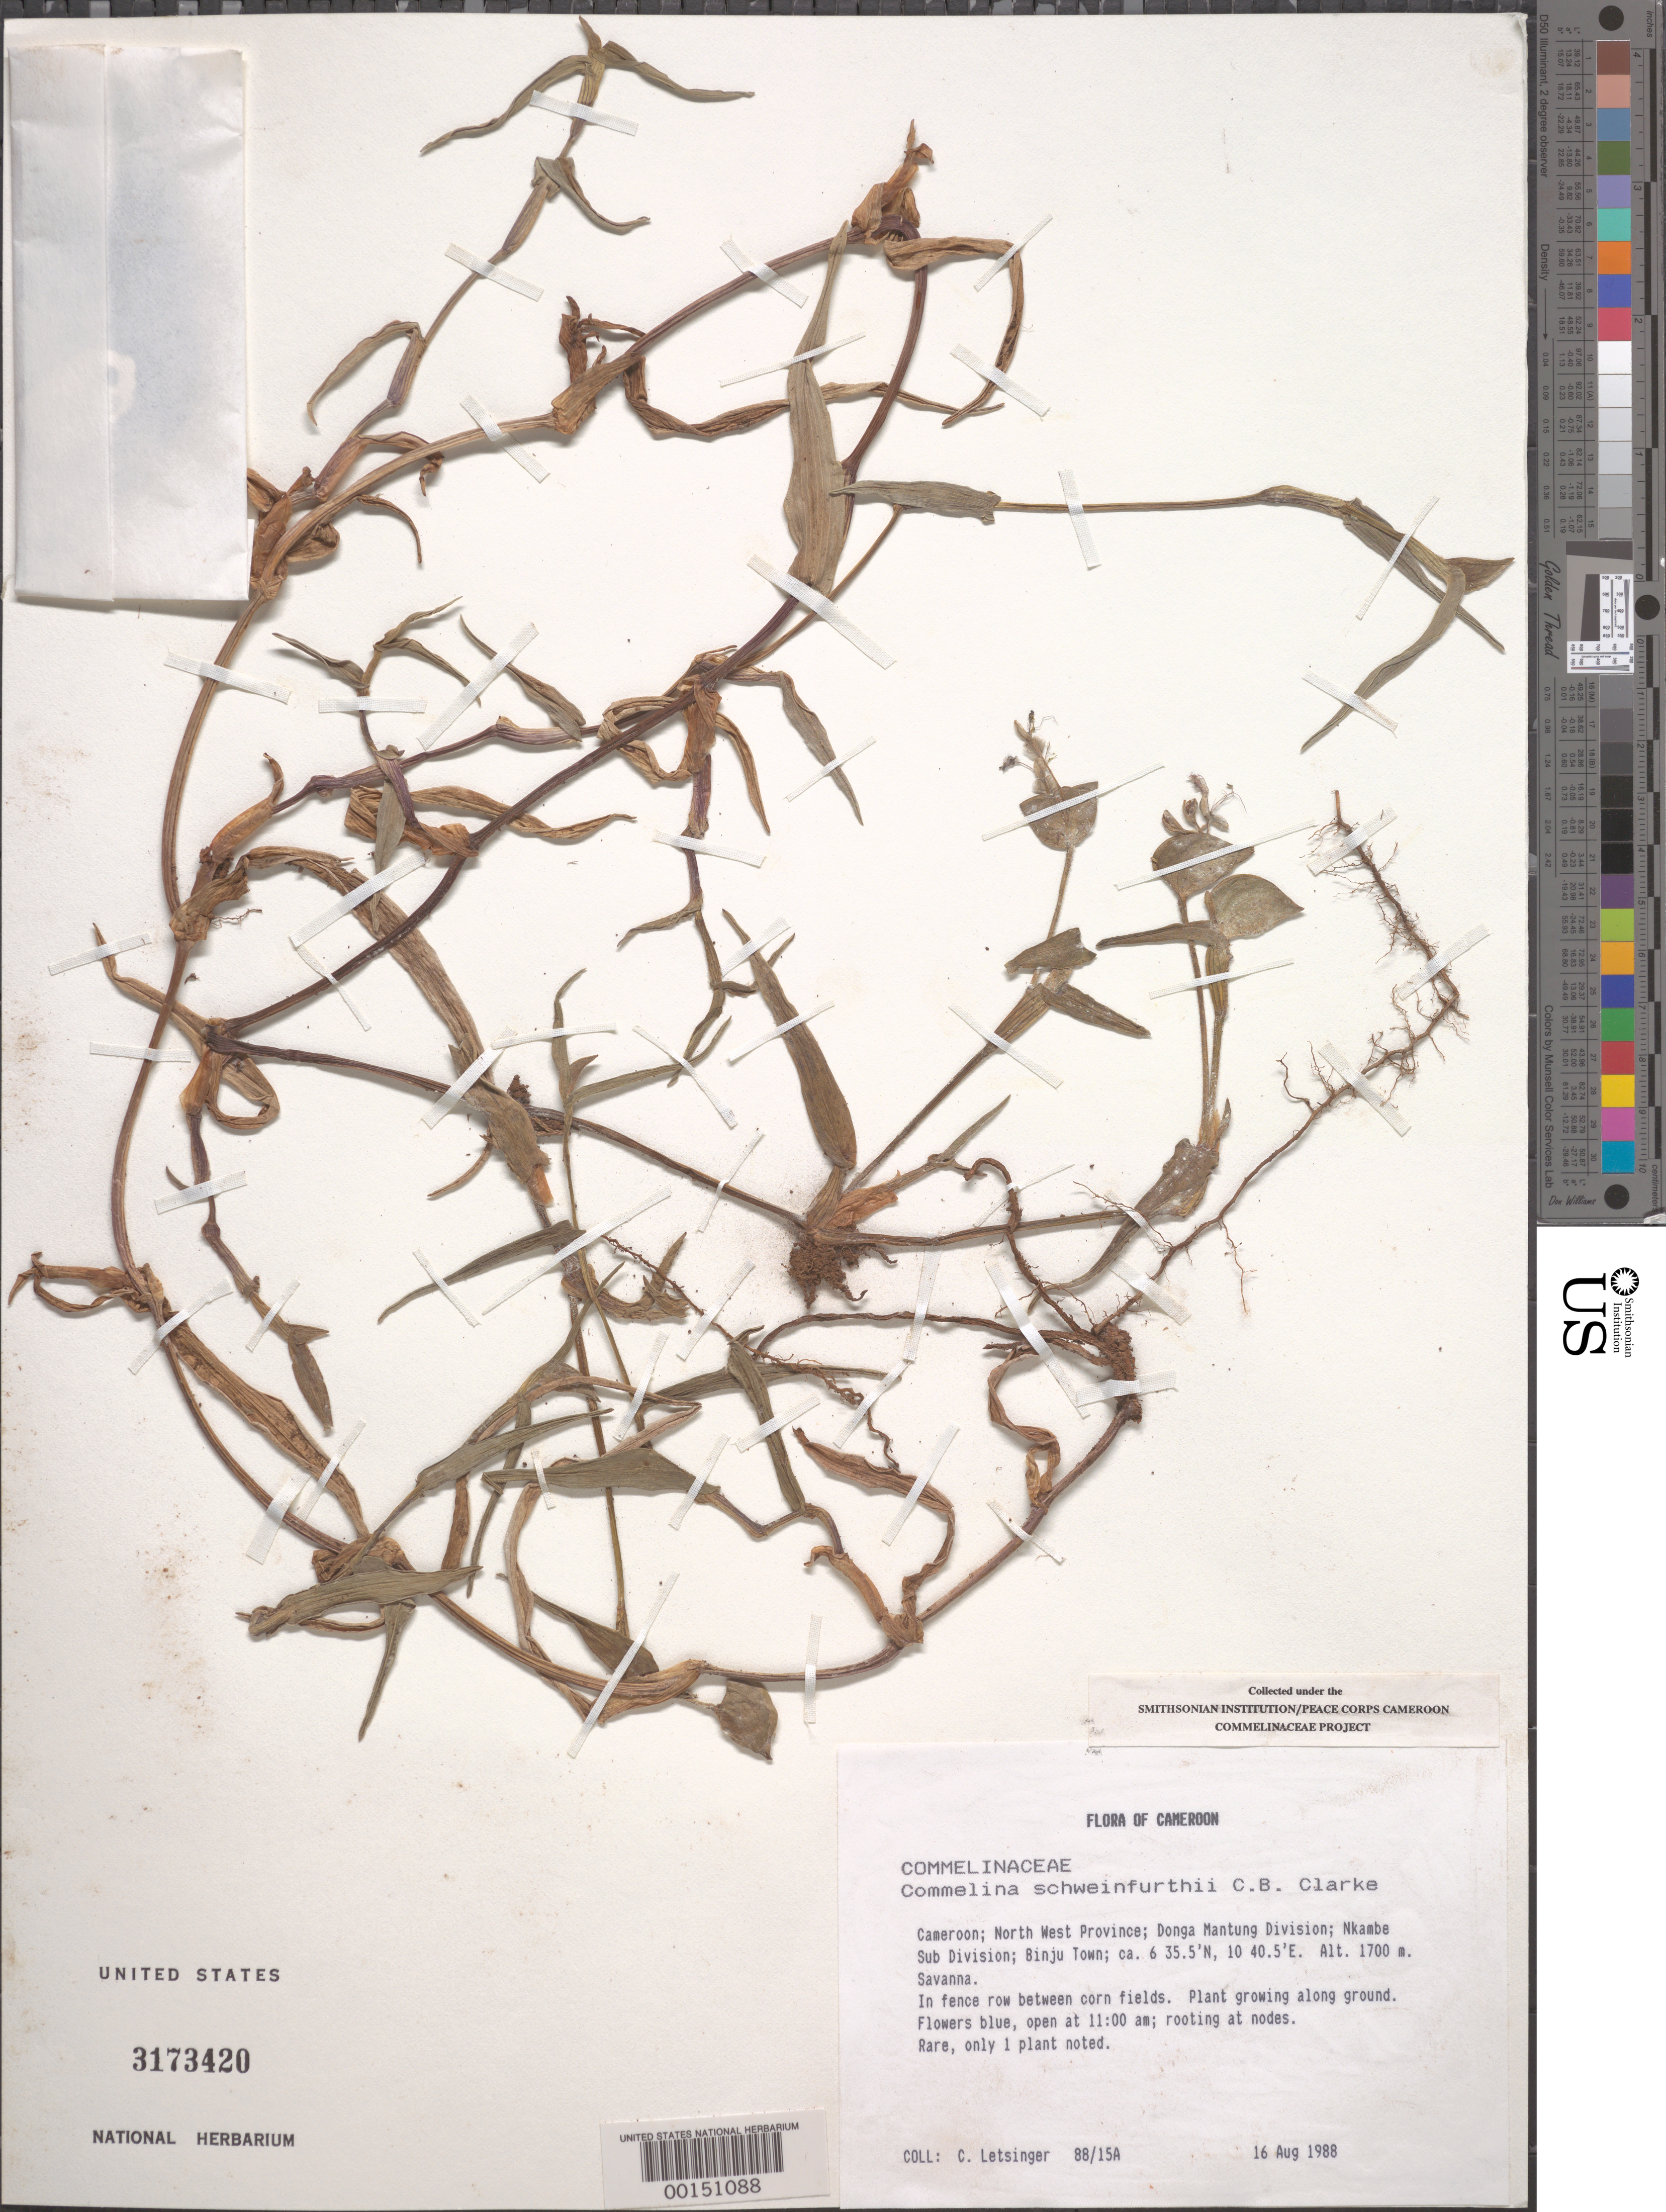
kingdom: Plantae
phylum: Tracheophyta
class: Liliopsida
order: Commelinales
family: Commelinaceae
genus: Commelina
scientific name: Commelina schweinfurthii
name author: C.B. Clarke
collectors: C. Letsinger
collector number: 88/15a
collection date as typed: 16 Aug 1988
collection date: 1988-08-16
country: Cameroon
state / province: Nord-ouest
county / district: Donga-mantung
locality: Nkambe subdivision, binju town, hill past catholic school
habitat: Sananna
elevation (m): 1700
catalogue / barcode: US 3173420